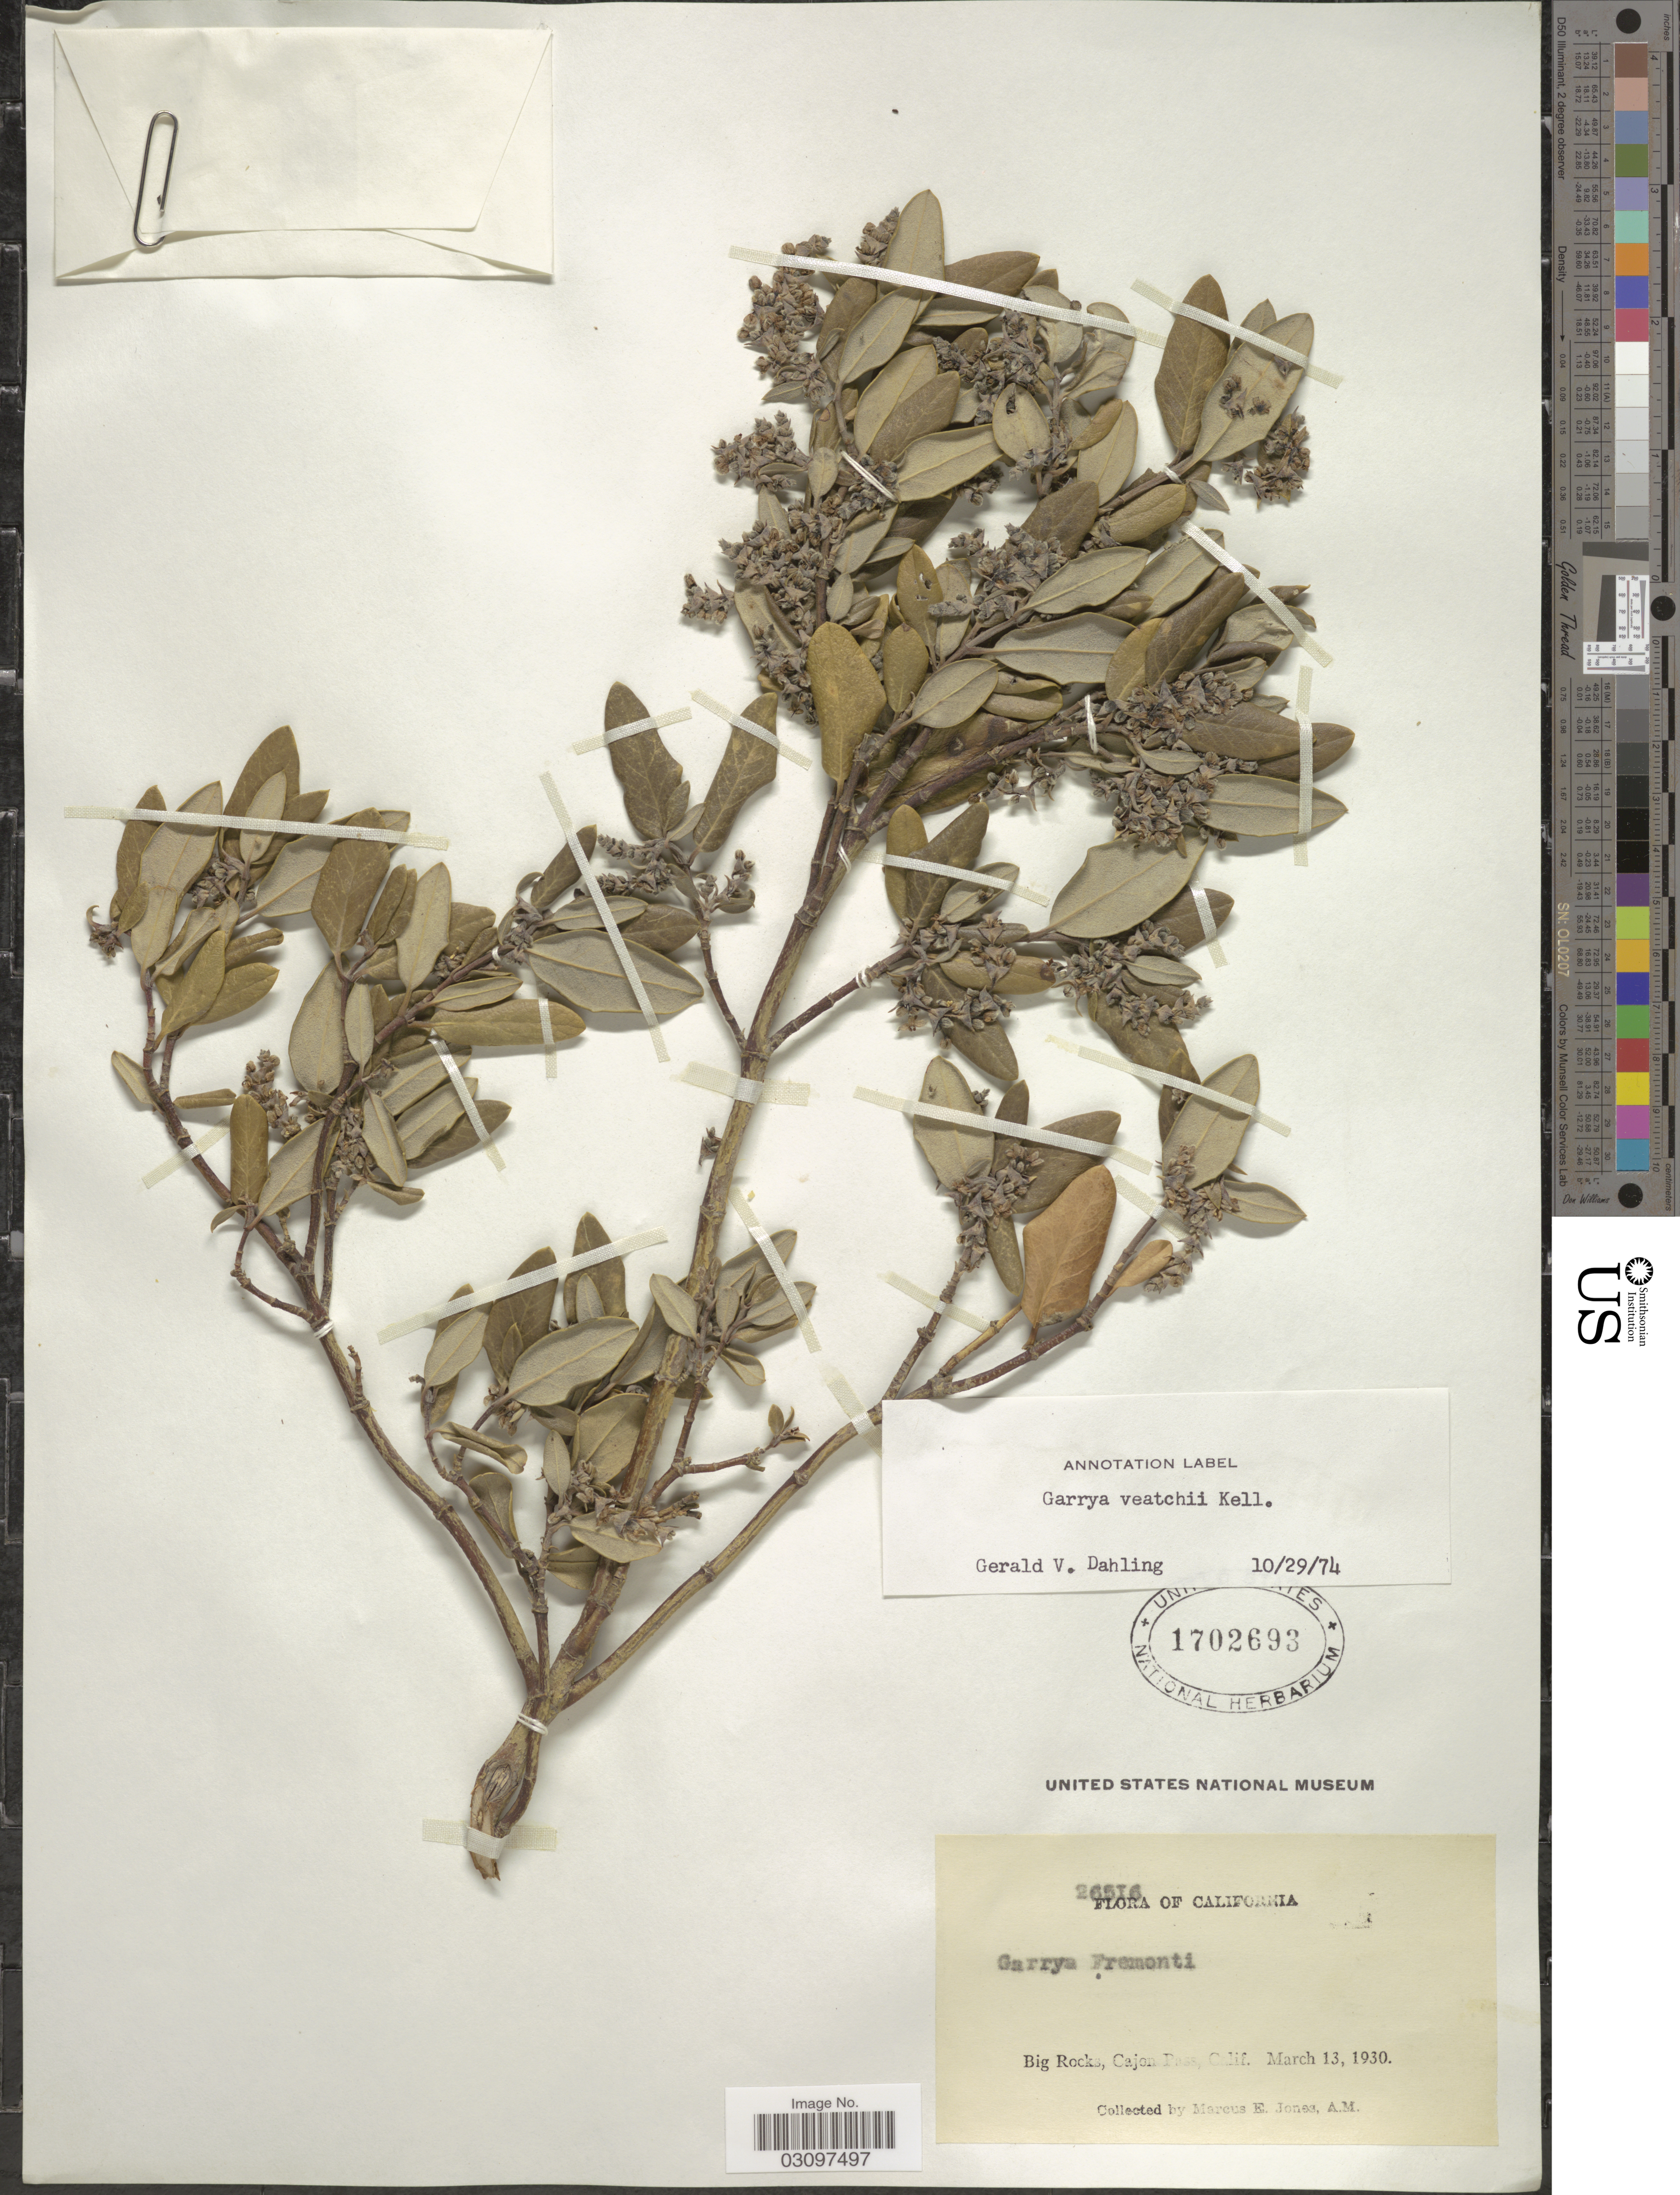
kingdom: Plantae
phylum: Tracheophyta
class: Magnoliopsida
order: Garryales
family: Garryaceae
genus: Garrya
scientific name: Garrya veatchii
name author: Kellogg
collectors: M. E. Jones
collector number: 26516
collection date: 1930-03-13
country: United States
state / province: California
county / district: San Bernardino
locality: Big Rocks, Cajon Pass.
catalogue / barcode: US 1702693